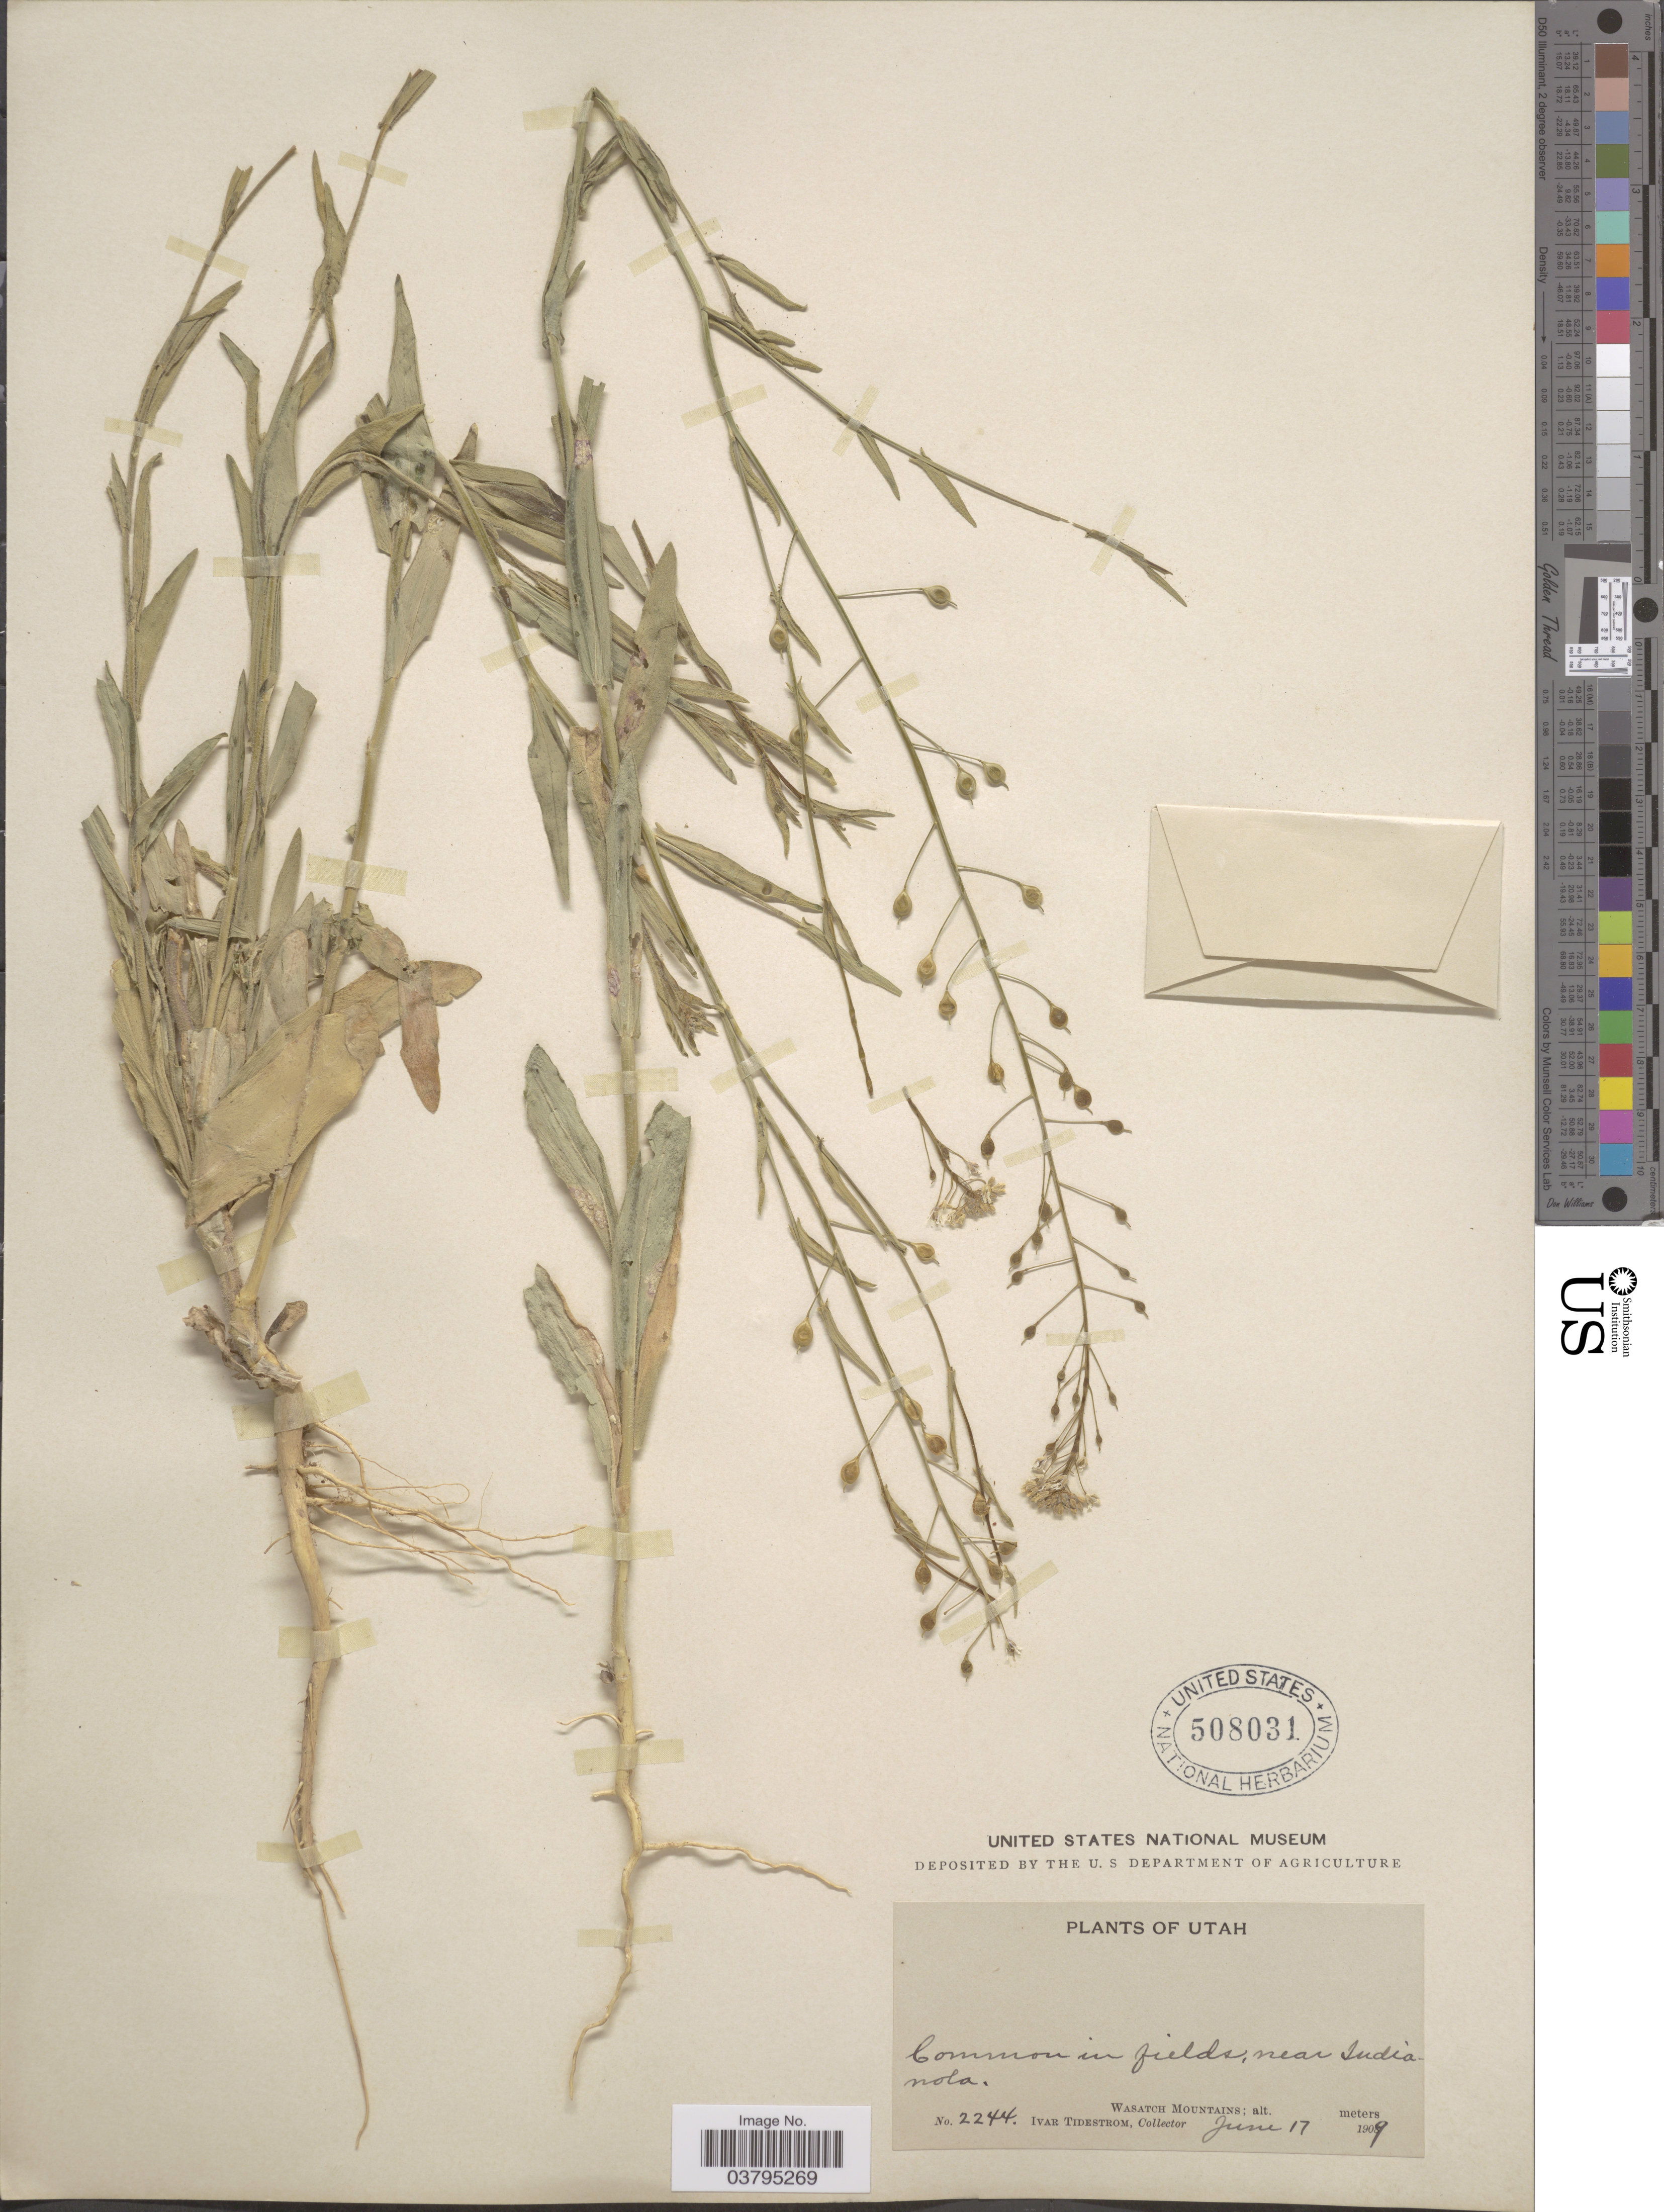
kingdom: Plantae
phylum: Tracheophyta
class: Magnoliopsida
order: Brassicales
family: Brassicaceae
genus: Camelina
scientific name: Camelina microcarpa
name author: DC.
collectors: I. F. Tidestrom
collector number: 2244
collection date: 1909-06-17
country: United States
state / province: Utah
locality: Common in fields, near Indianola. Wasatch Mountains.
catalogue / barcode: US 508031